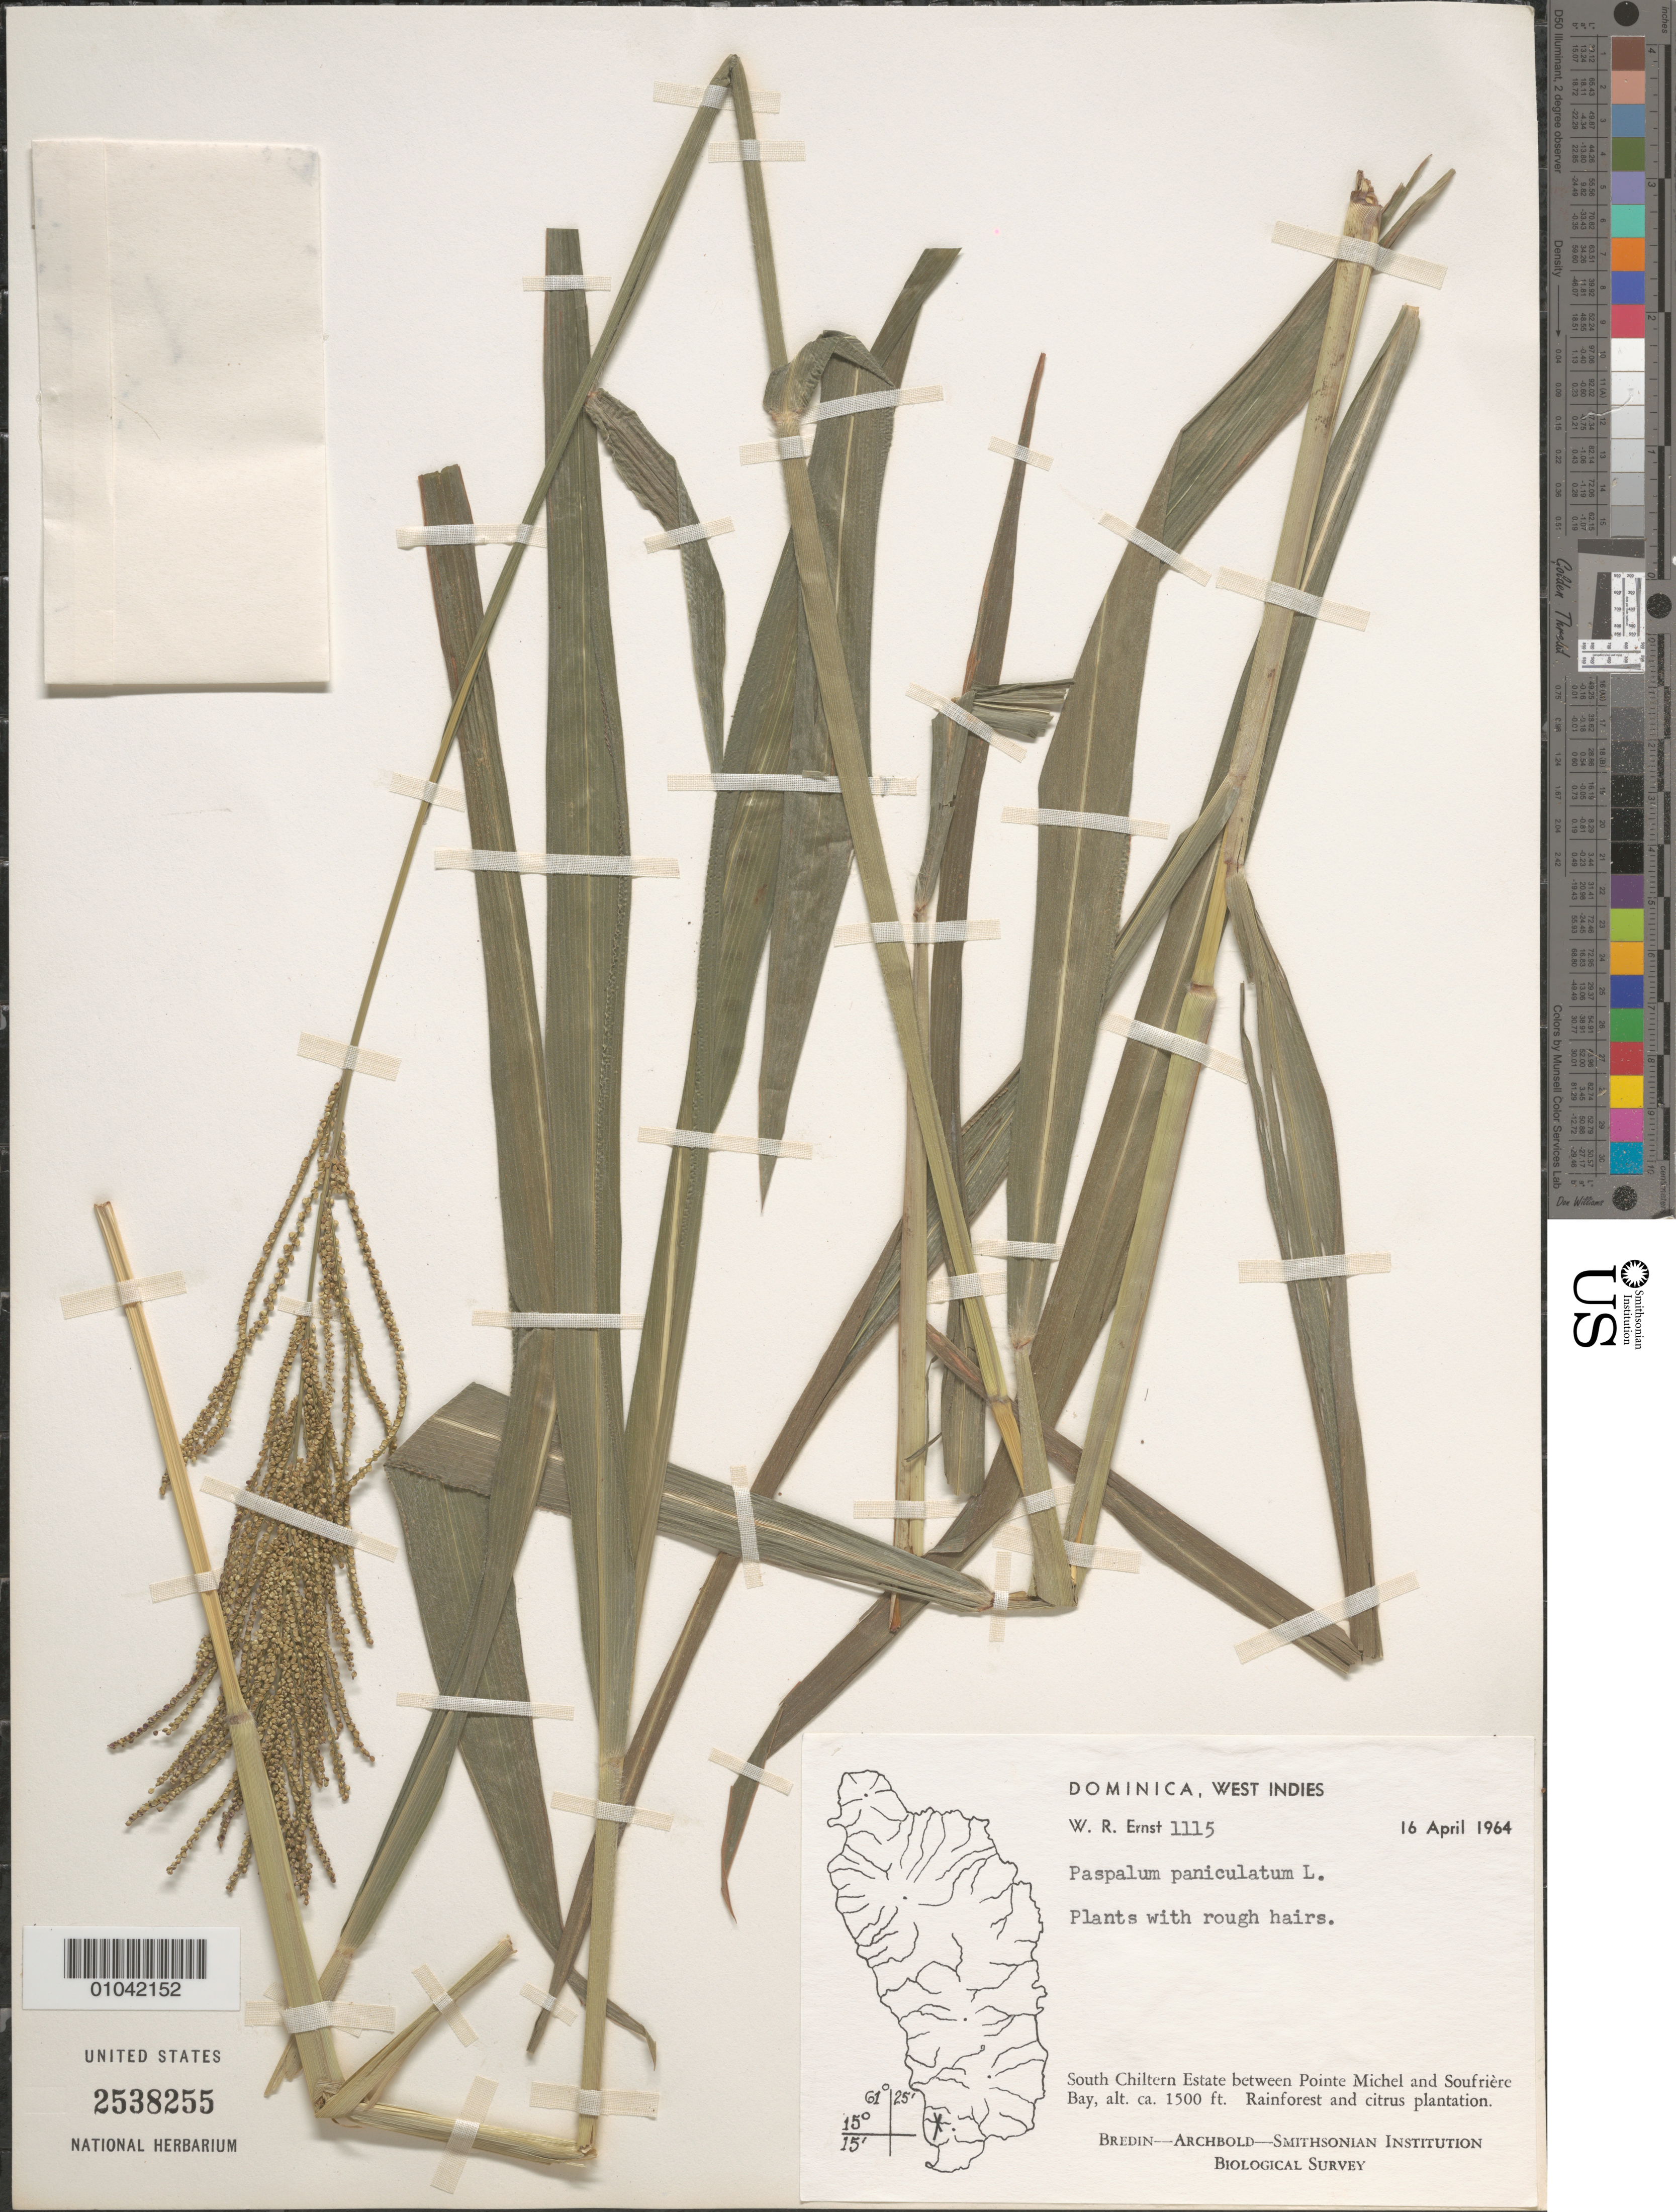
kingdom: Plantae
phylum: Tracheophyta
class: Liliopsida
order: Poales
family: Poaceae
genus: Paspalum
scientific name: Paspalum paniculatum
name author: L.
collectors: W. R. Ernst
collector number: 1115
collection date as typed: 16 Apr 1964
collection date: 1964-04-16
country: Dominica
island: Dominica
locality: South Chiltern Estate between Pointe Michel and Soufriere Bay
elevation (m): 457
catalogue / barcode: US 2538255